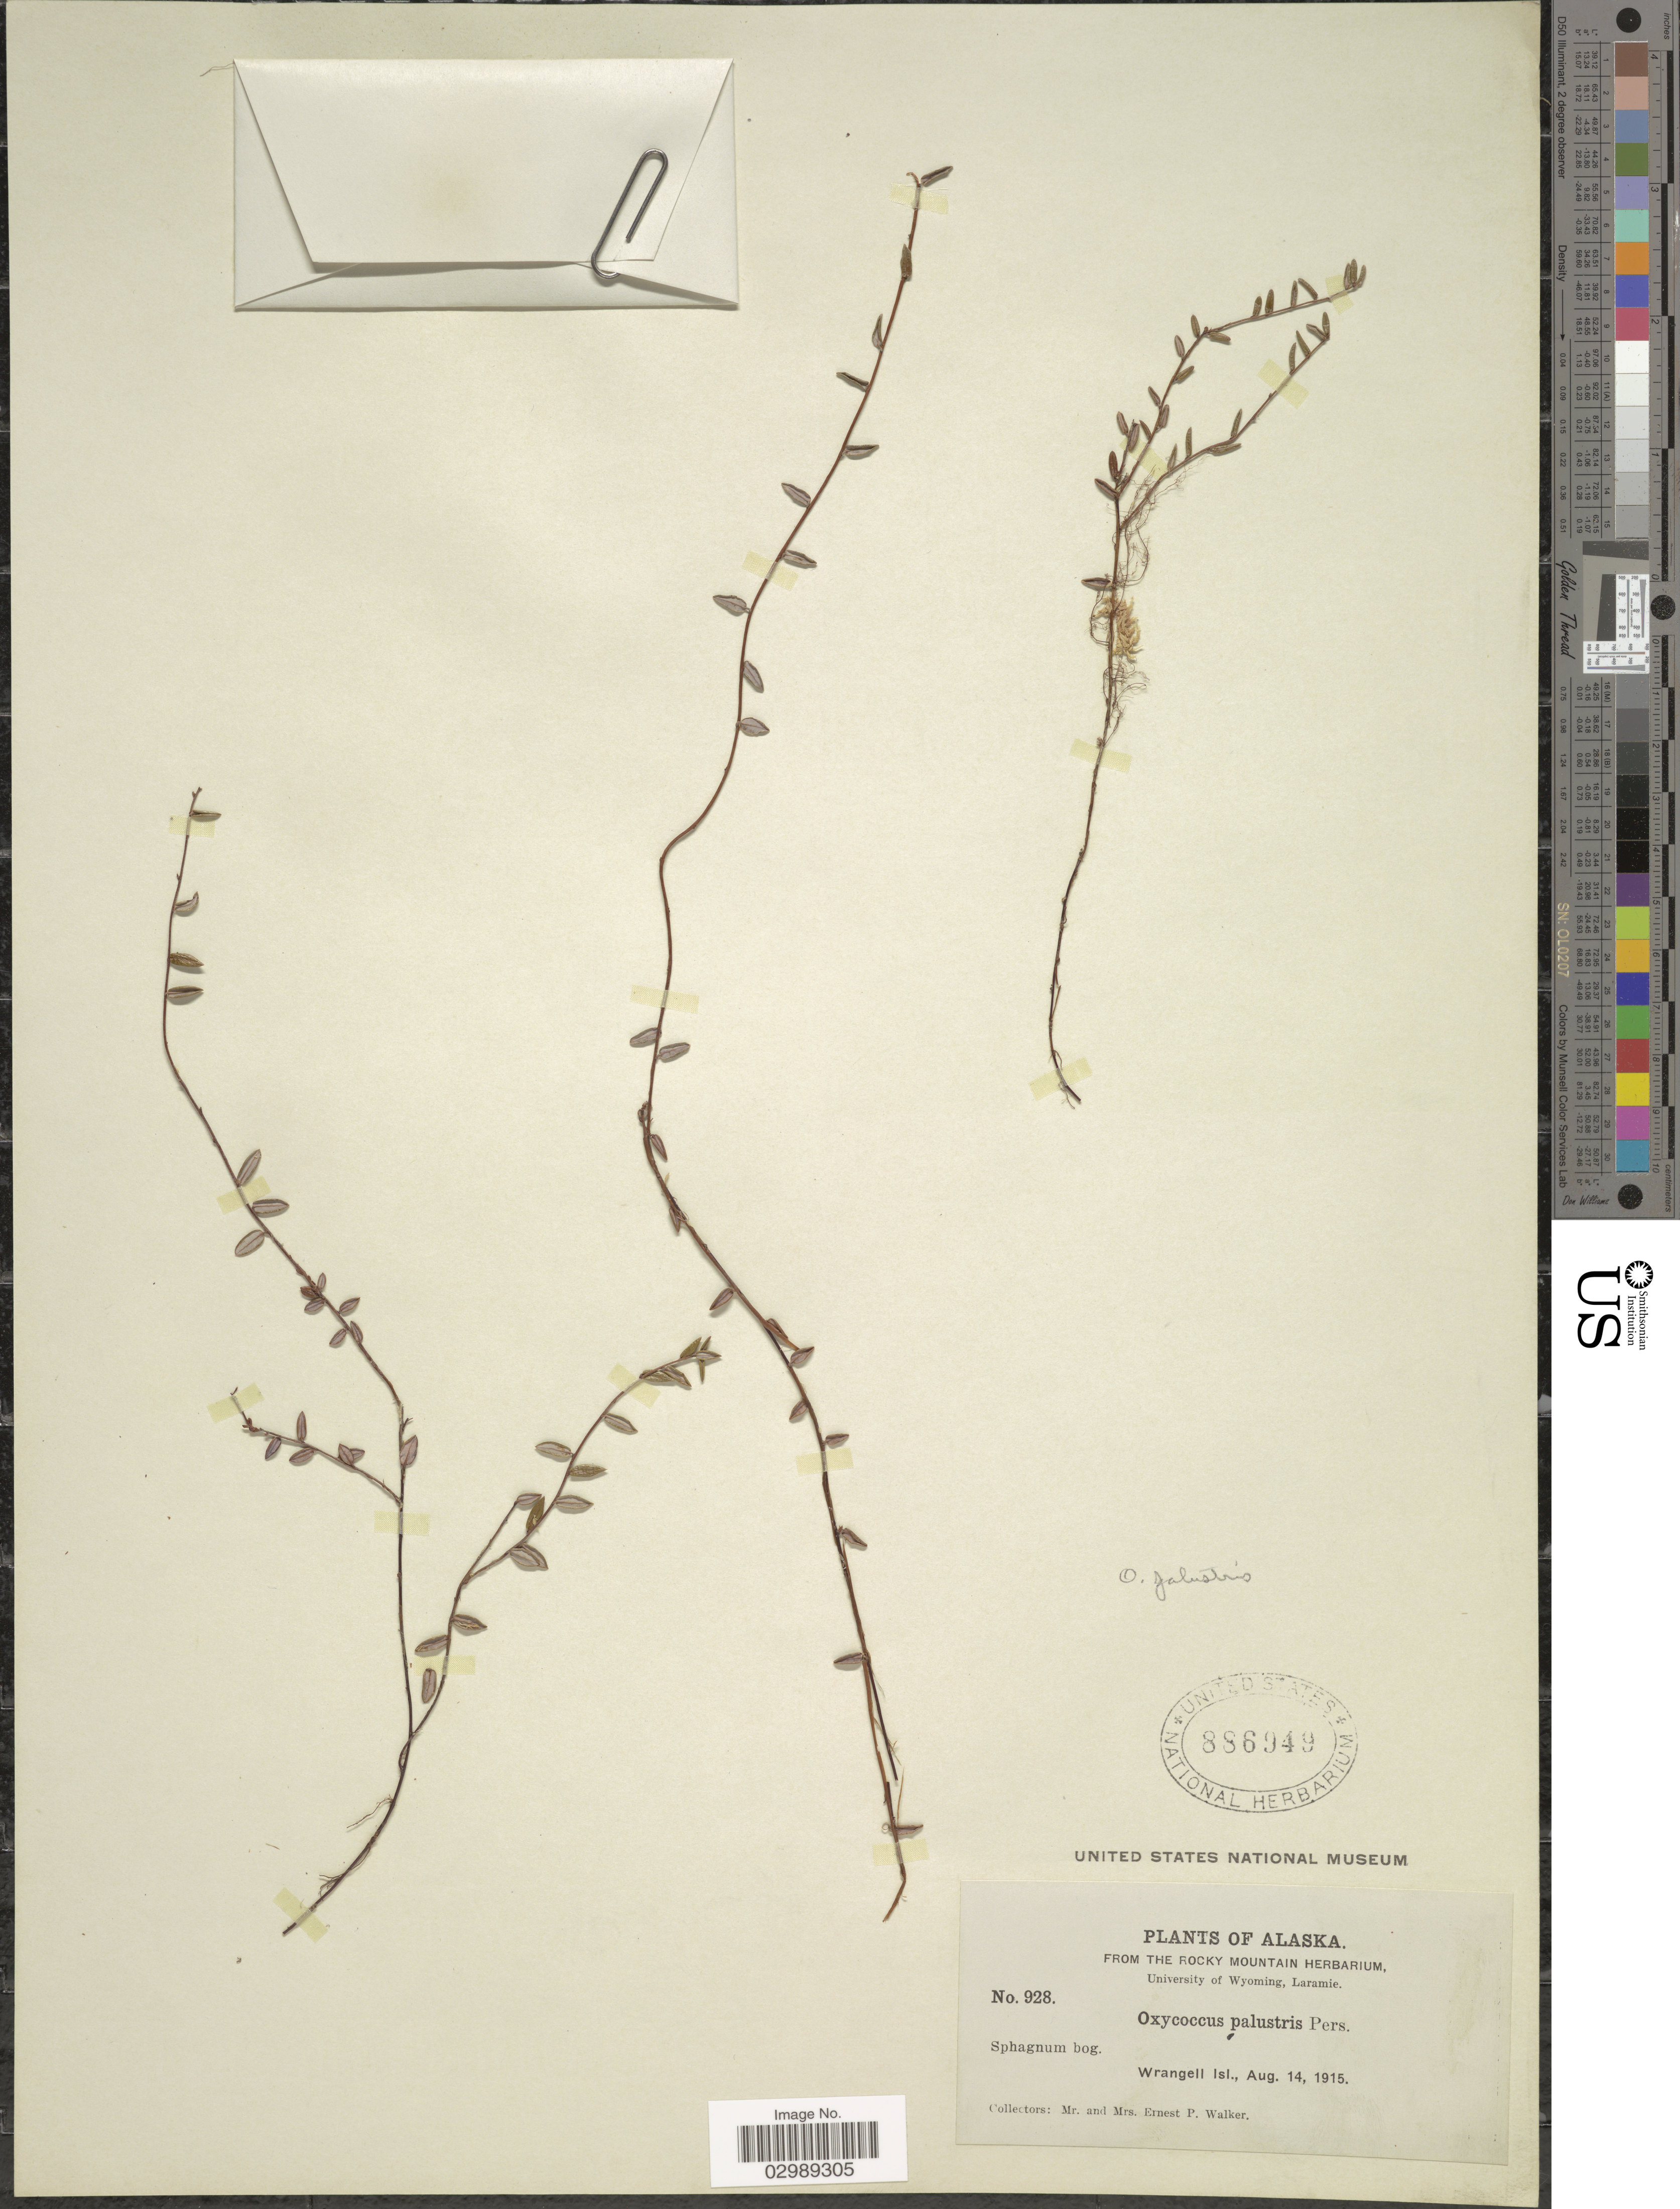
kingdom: Plantae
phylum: Tracheophyta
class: Magnoliopsida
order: Ericales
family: Ericaceae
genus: Vaccinium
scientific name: Vaccinium oxycoccos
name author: L.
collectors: E. P. Walker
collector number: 928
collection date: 1915-08-14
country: United States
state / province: Alaska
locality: Wrangell.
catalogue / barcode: US 886949